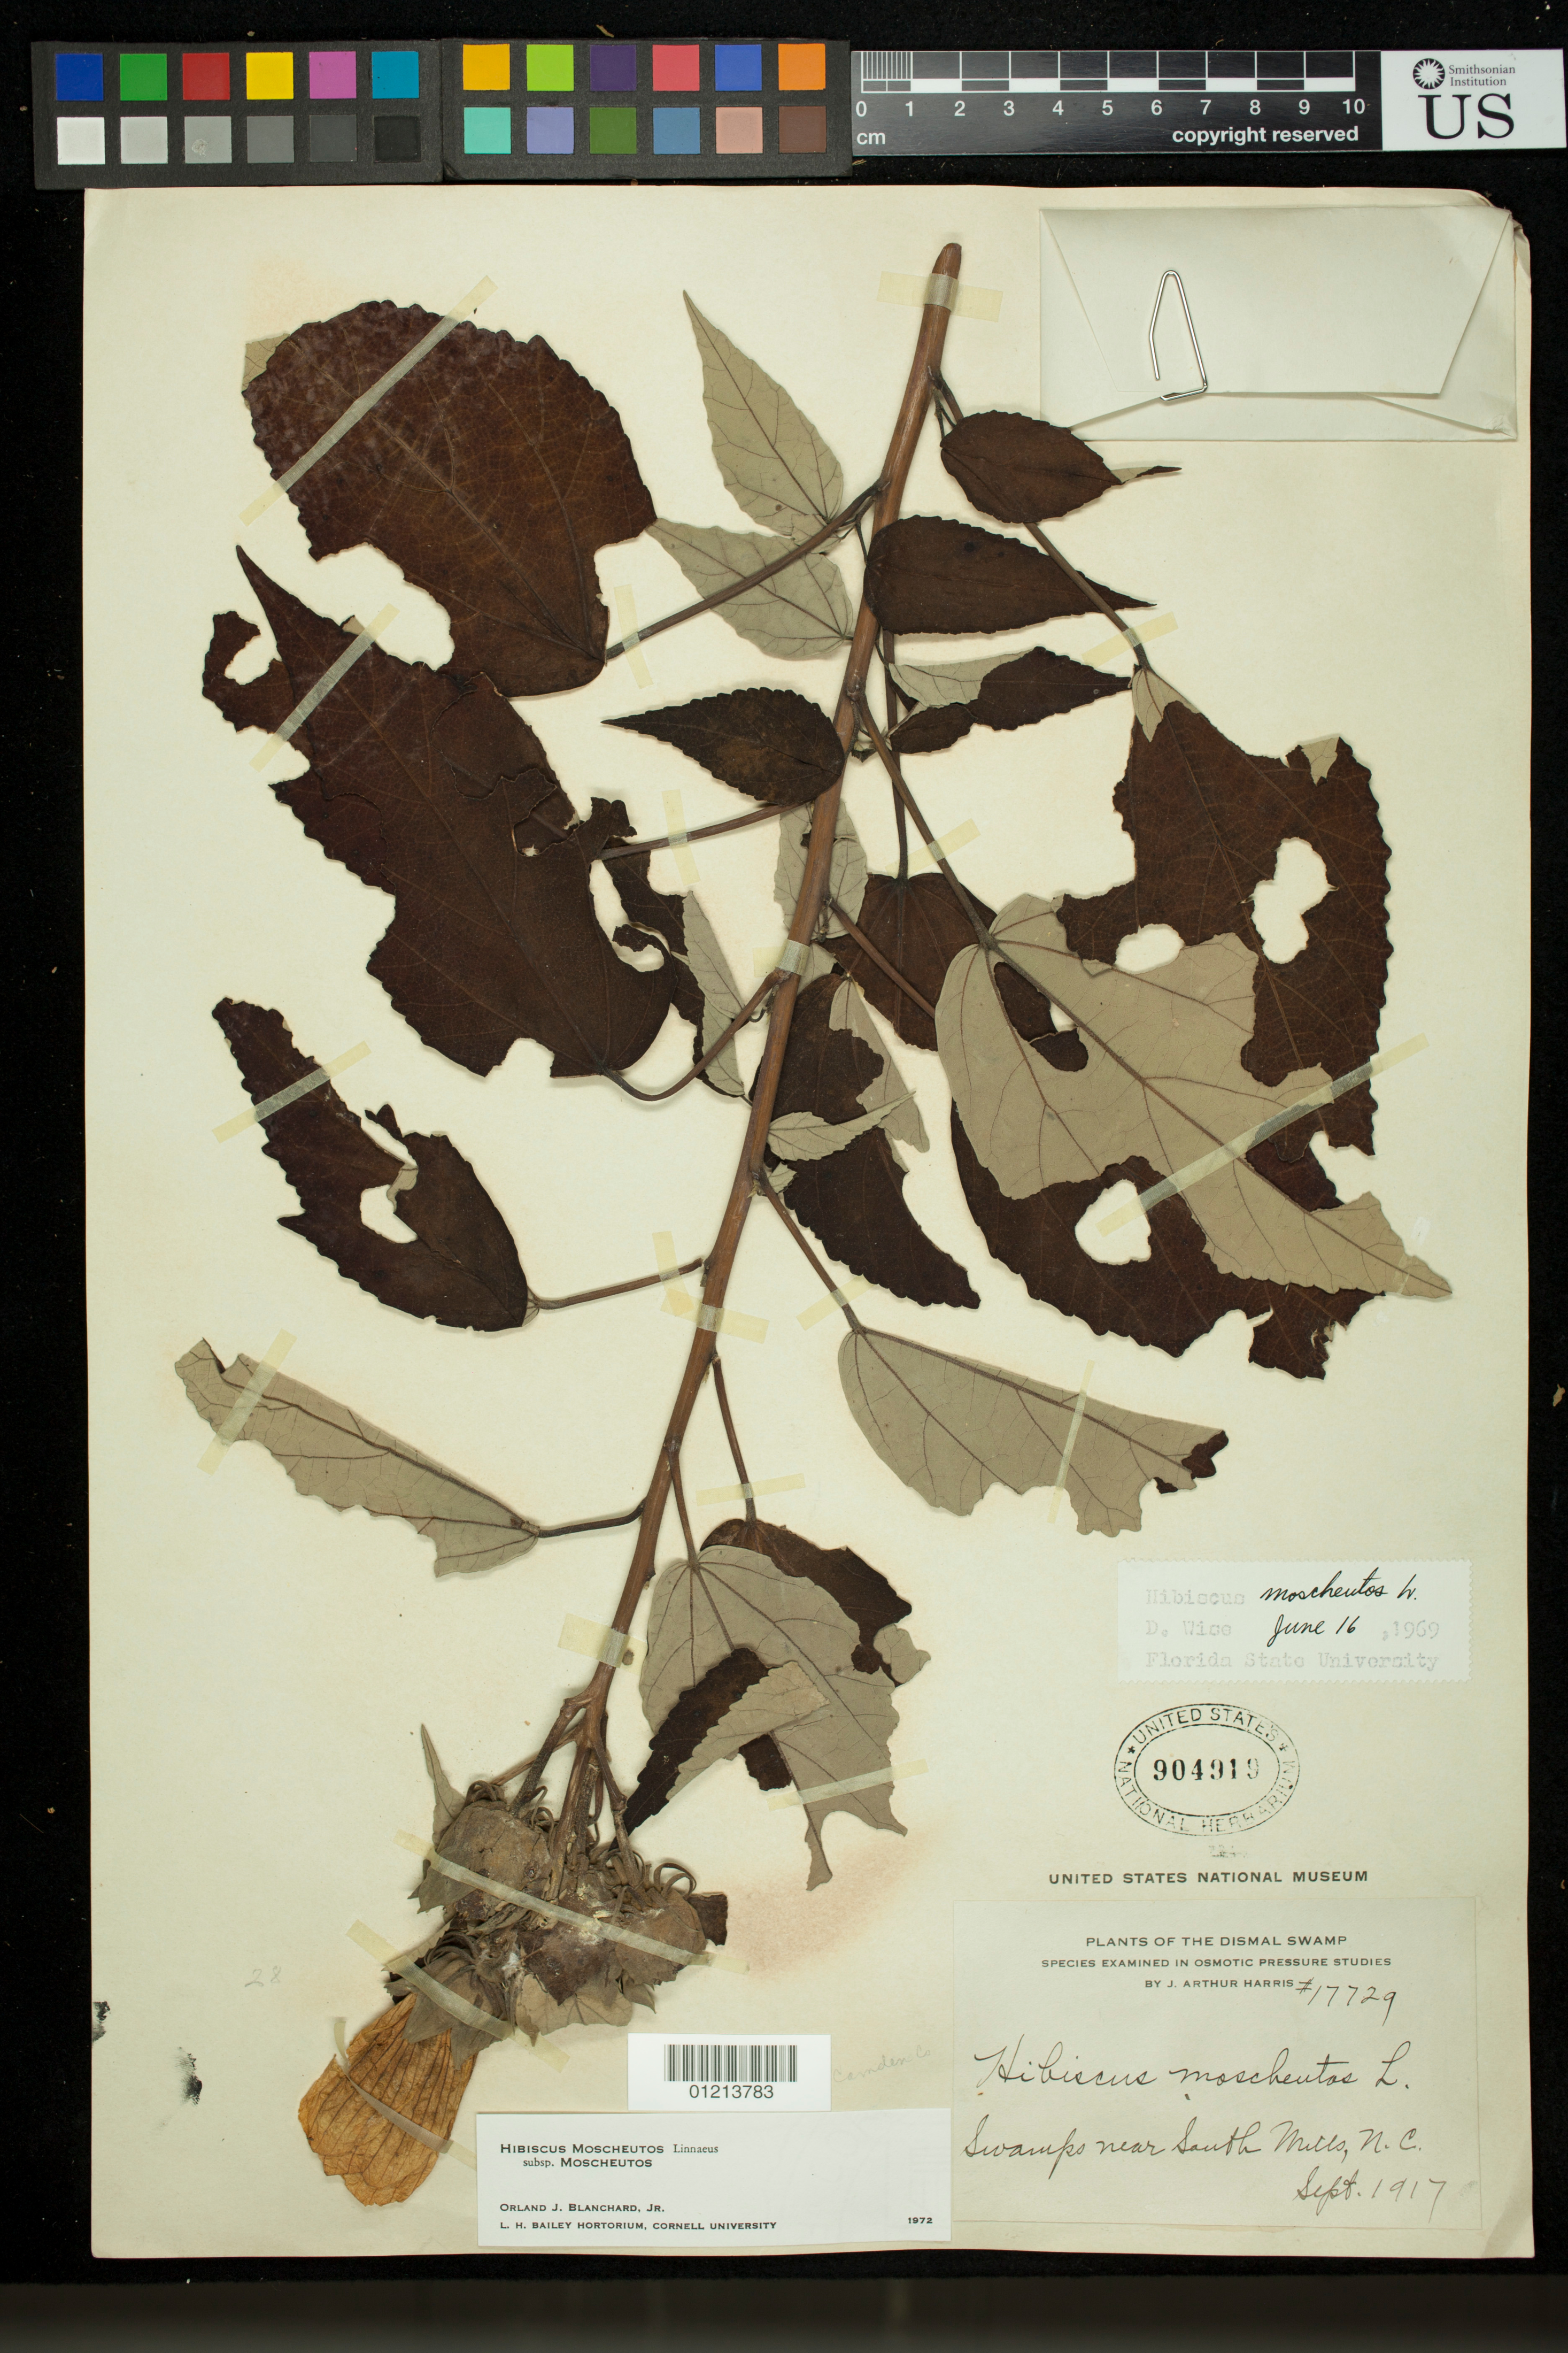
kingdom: Plantae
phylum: Tracheophyta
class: Magnoliopsida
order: Malvales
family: Malvaceae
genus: Hibiscus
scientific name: Hibiscus moscheutos subsp. moscheutos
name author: L.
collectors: J. A. Harris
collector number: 17729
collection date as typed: Sep 1917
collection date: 1917-09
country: United States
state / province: North Carolina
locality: Dismal Swamp: Swamps near South Mills, N.C.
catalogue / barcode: US 904919